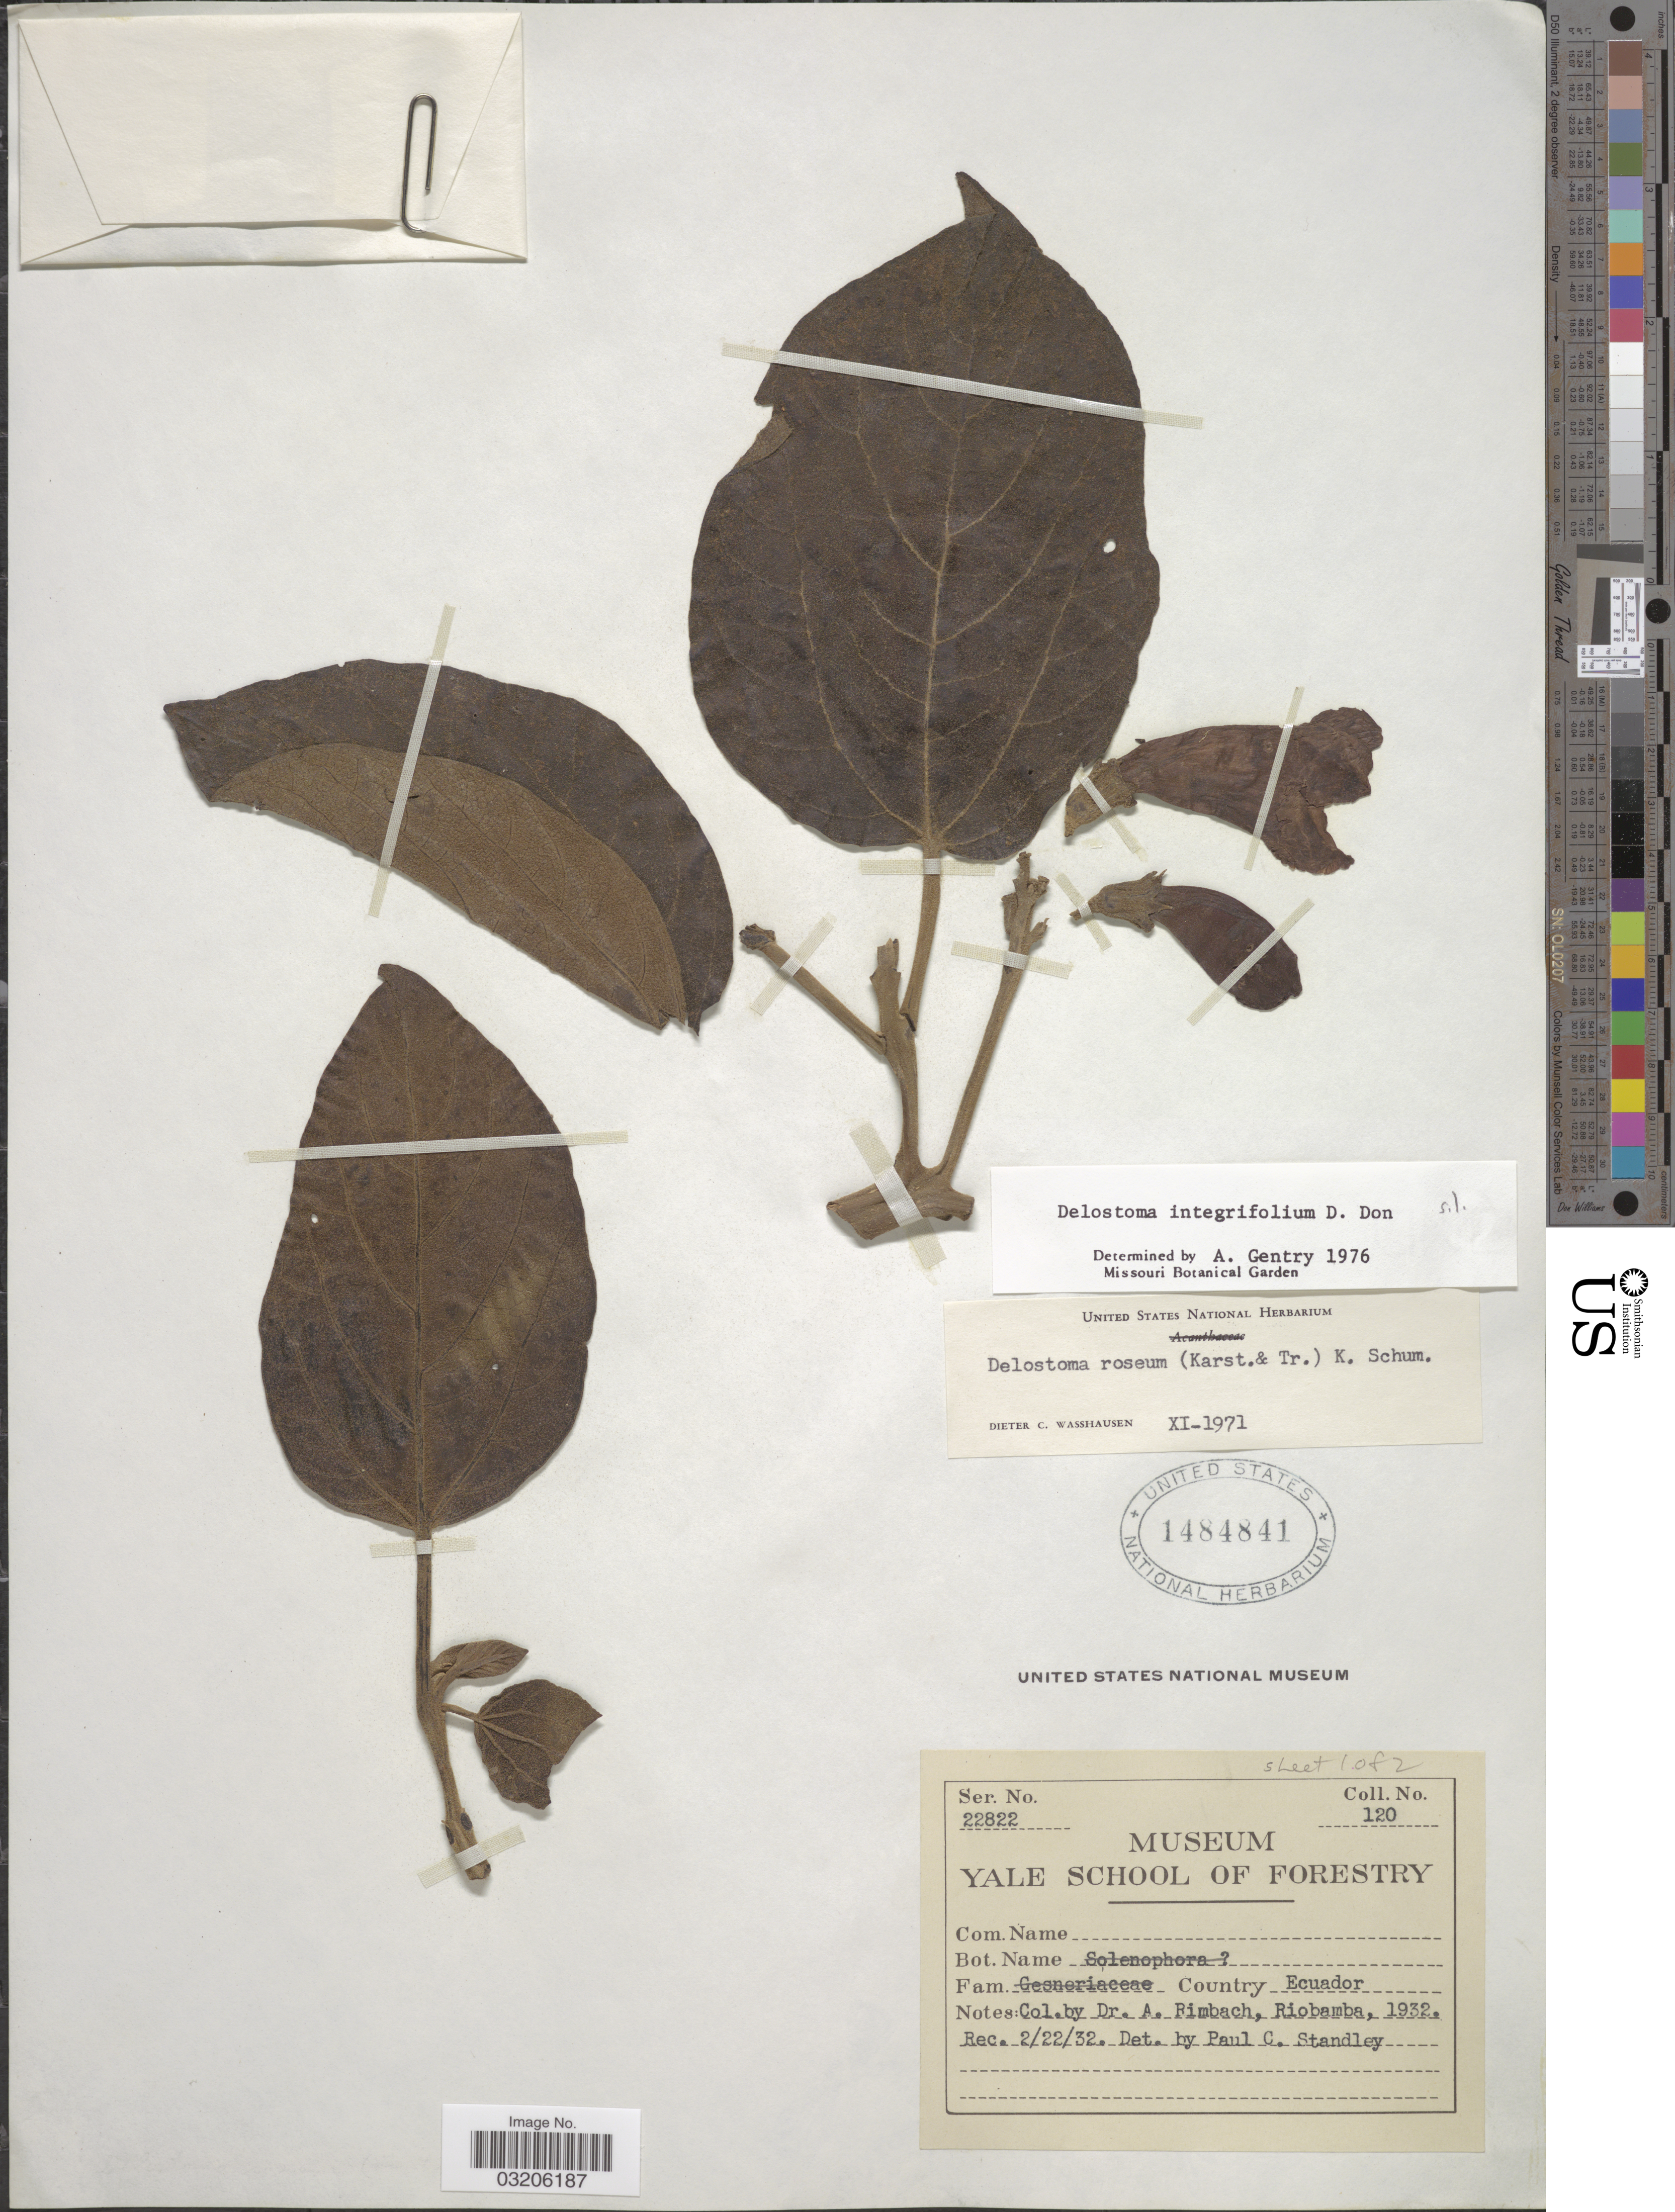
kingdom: Plantae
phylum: Tracheophyta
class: Magnoliopsida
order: Lamiales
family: Bignoniaceae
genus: Delostoma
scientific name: Delostoma integrifolium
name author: D. Don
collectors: A. Rimbach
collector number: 120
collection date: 1932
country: Ecuador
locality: Riobamba.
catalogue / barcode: US 1484841